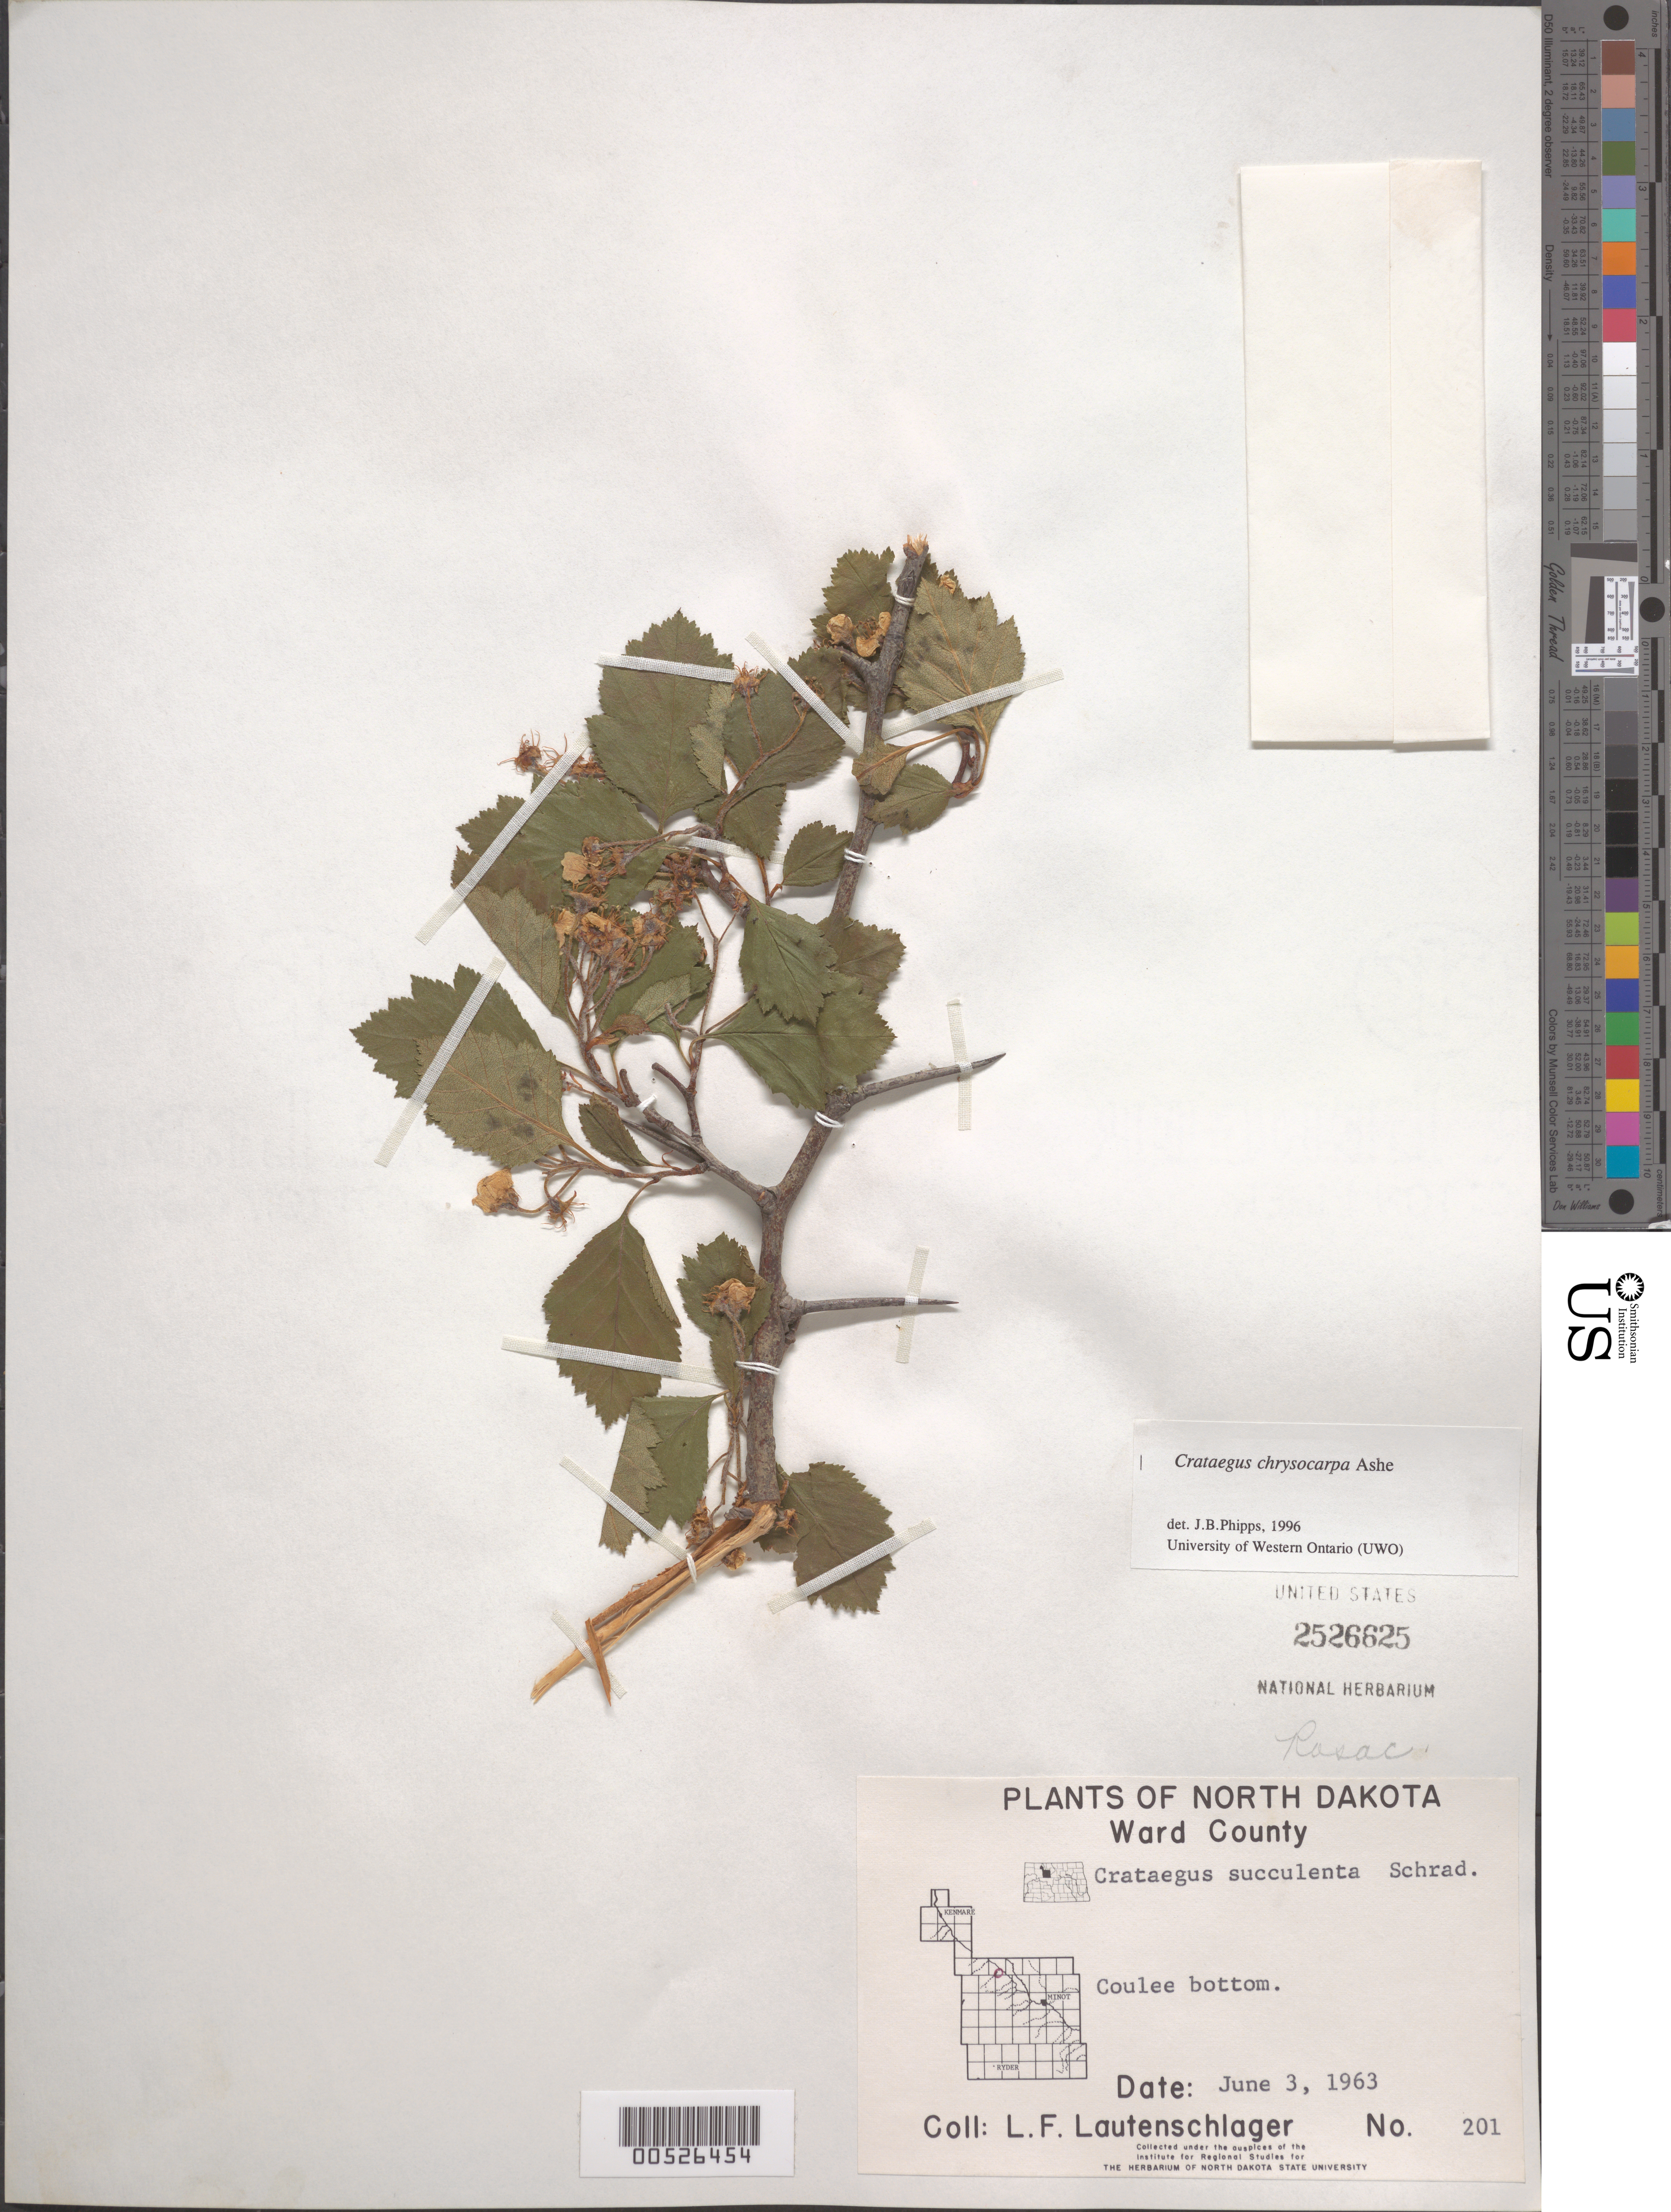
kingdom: Plantae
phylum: Tracheophyta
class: Magnoliopsida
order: Rosales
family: Rosaceae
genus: Crataegus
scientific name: Crataegus chrysocarpa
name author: Ashe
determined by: Phipps, James B., (UWO), University of Western Ontario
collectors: L. Lautenschlager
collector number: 201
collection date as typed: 03 Jun 1963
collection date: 1963-06-03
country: United States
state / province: North Dakota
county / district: Ward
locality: Coulee bottom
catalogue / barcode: US 2526625